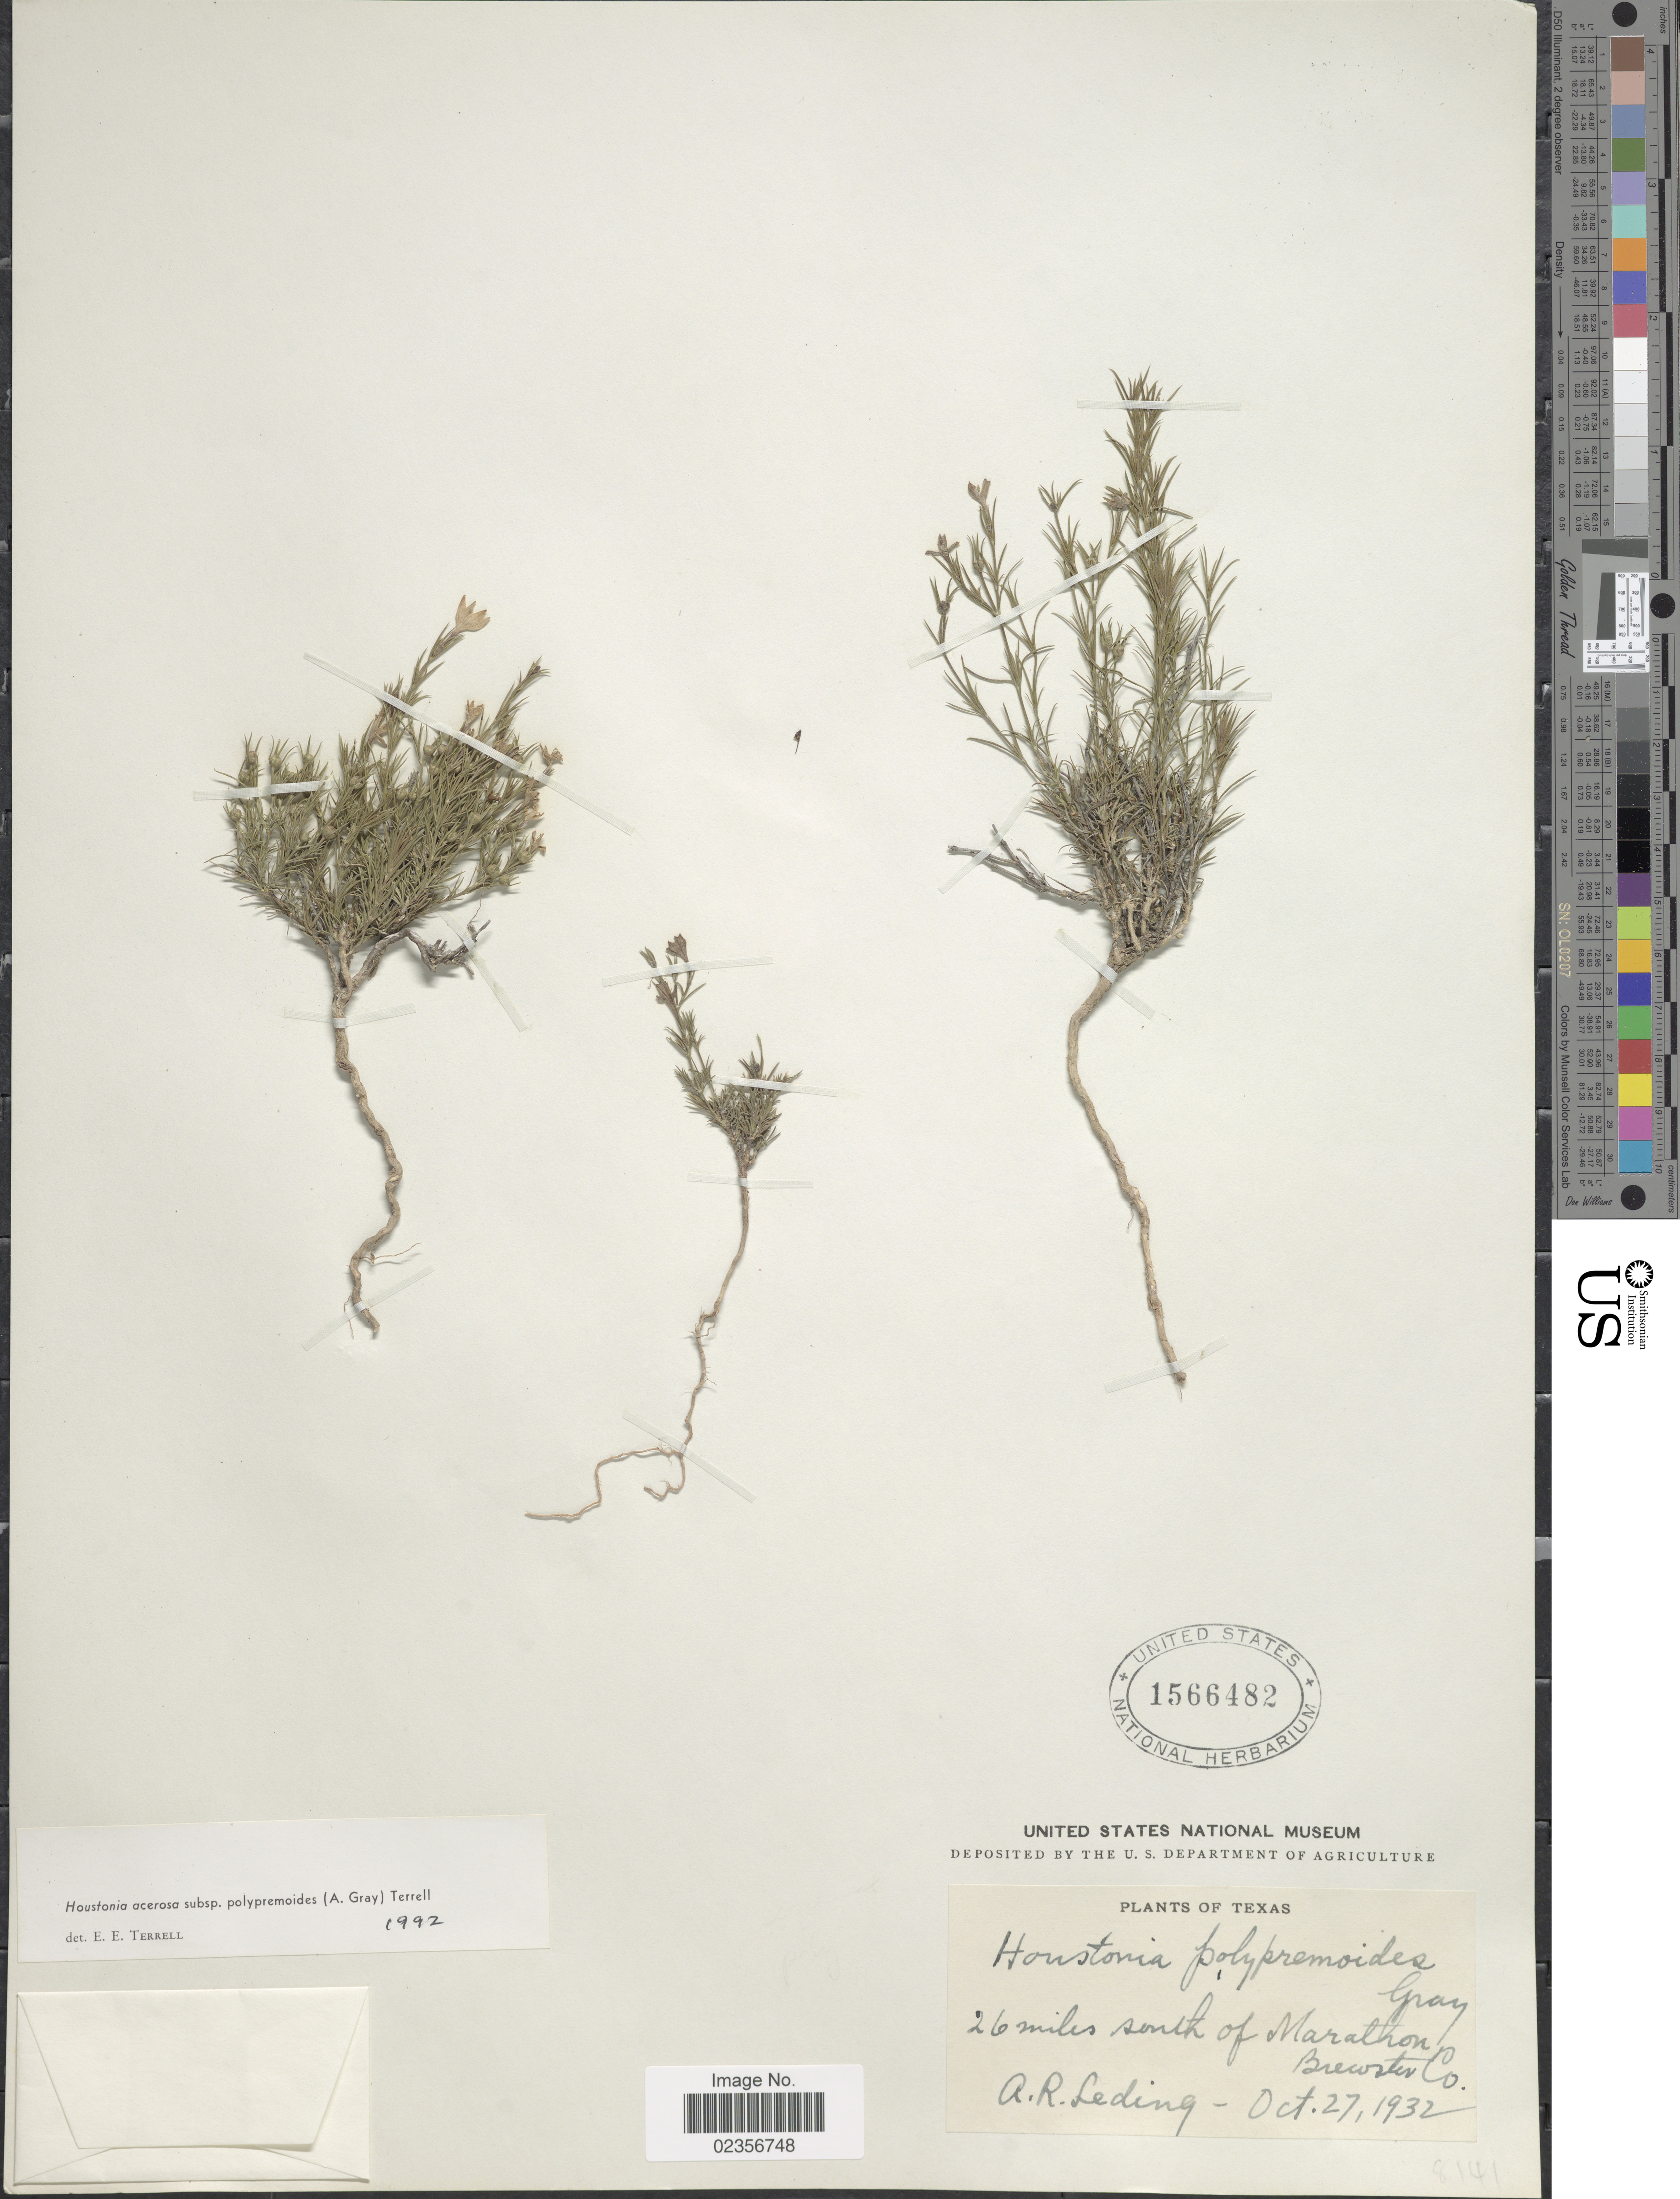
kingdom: Plantae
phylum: Tracheophyta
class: Magnoliopsida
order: Gentianales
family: Rubiaceae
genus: Houstonia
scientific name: Houstonia acerosa var. polypremoides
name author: (A. Gray) Terrell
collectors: A. Leding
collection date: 1932-10-27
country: United States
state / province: Texas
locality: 26 miles south of Marathon, Brewster Co.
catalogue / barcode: US 1566482